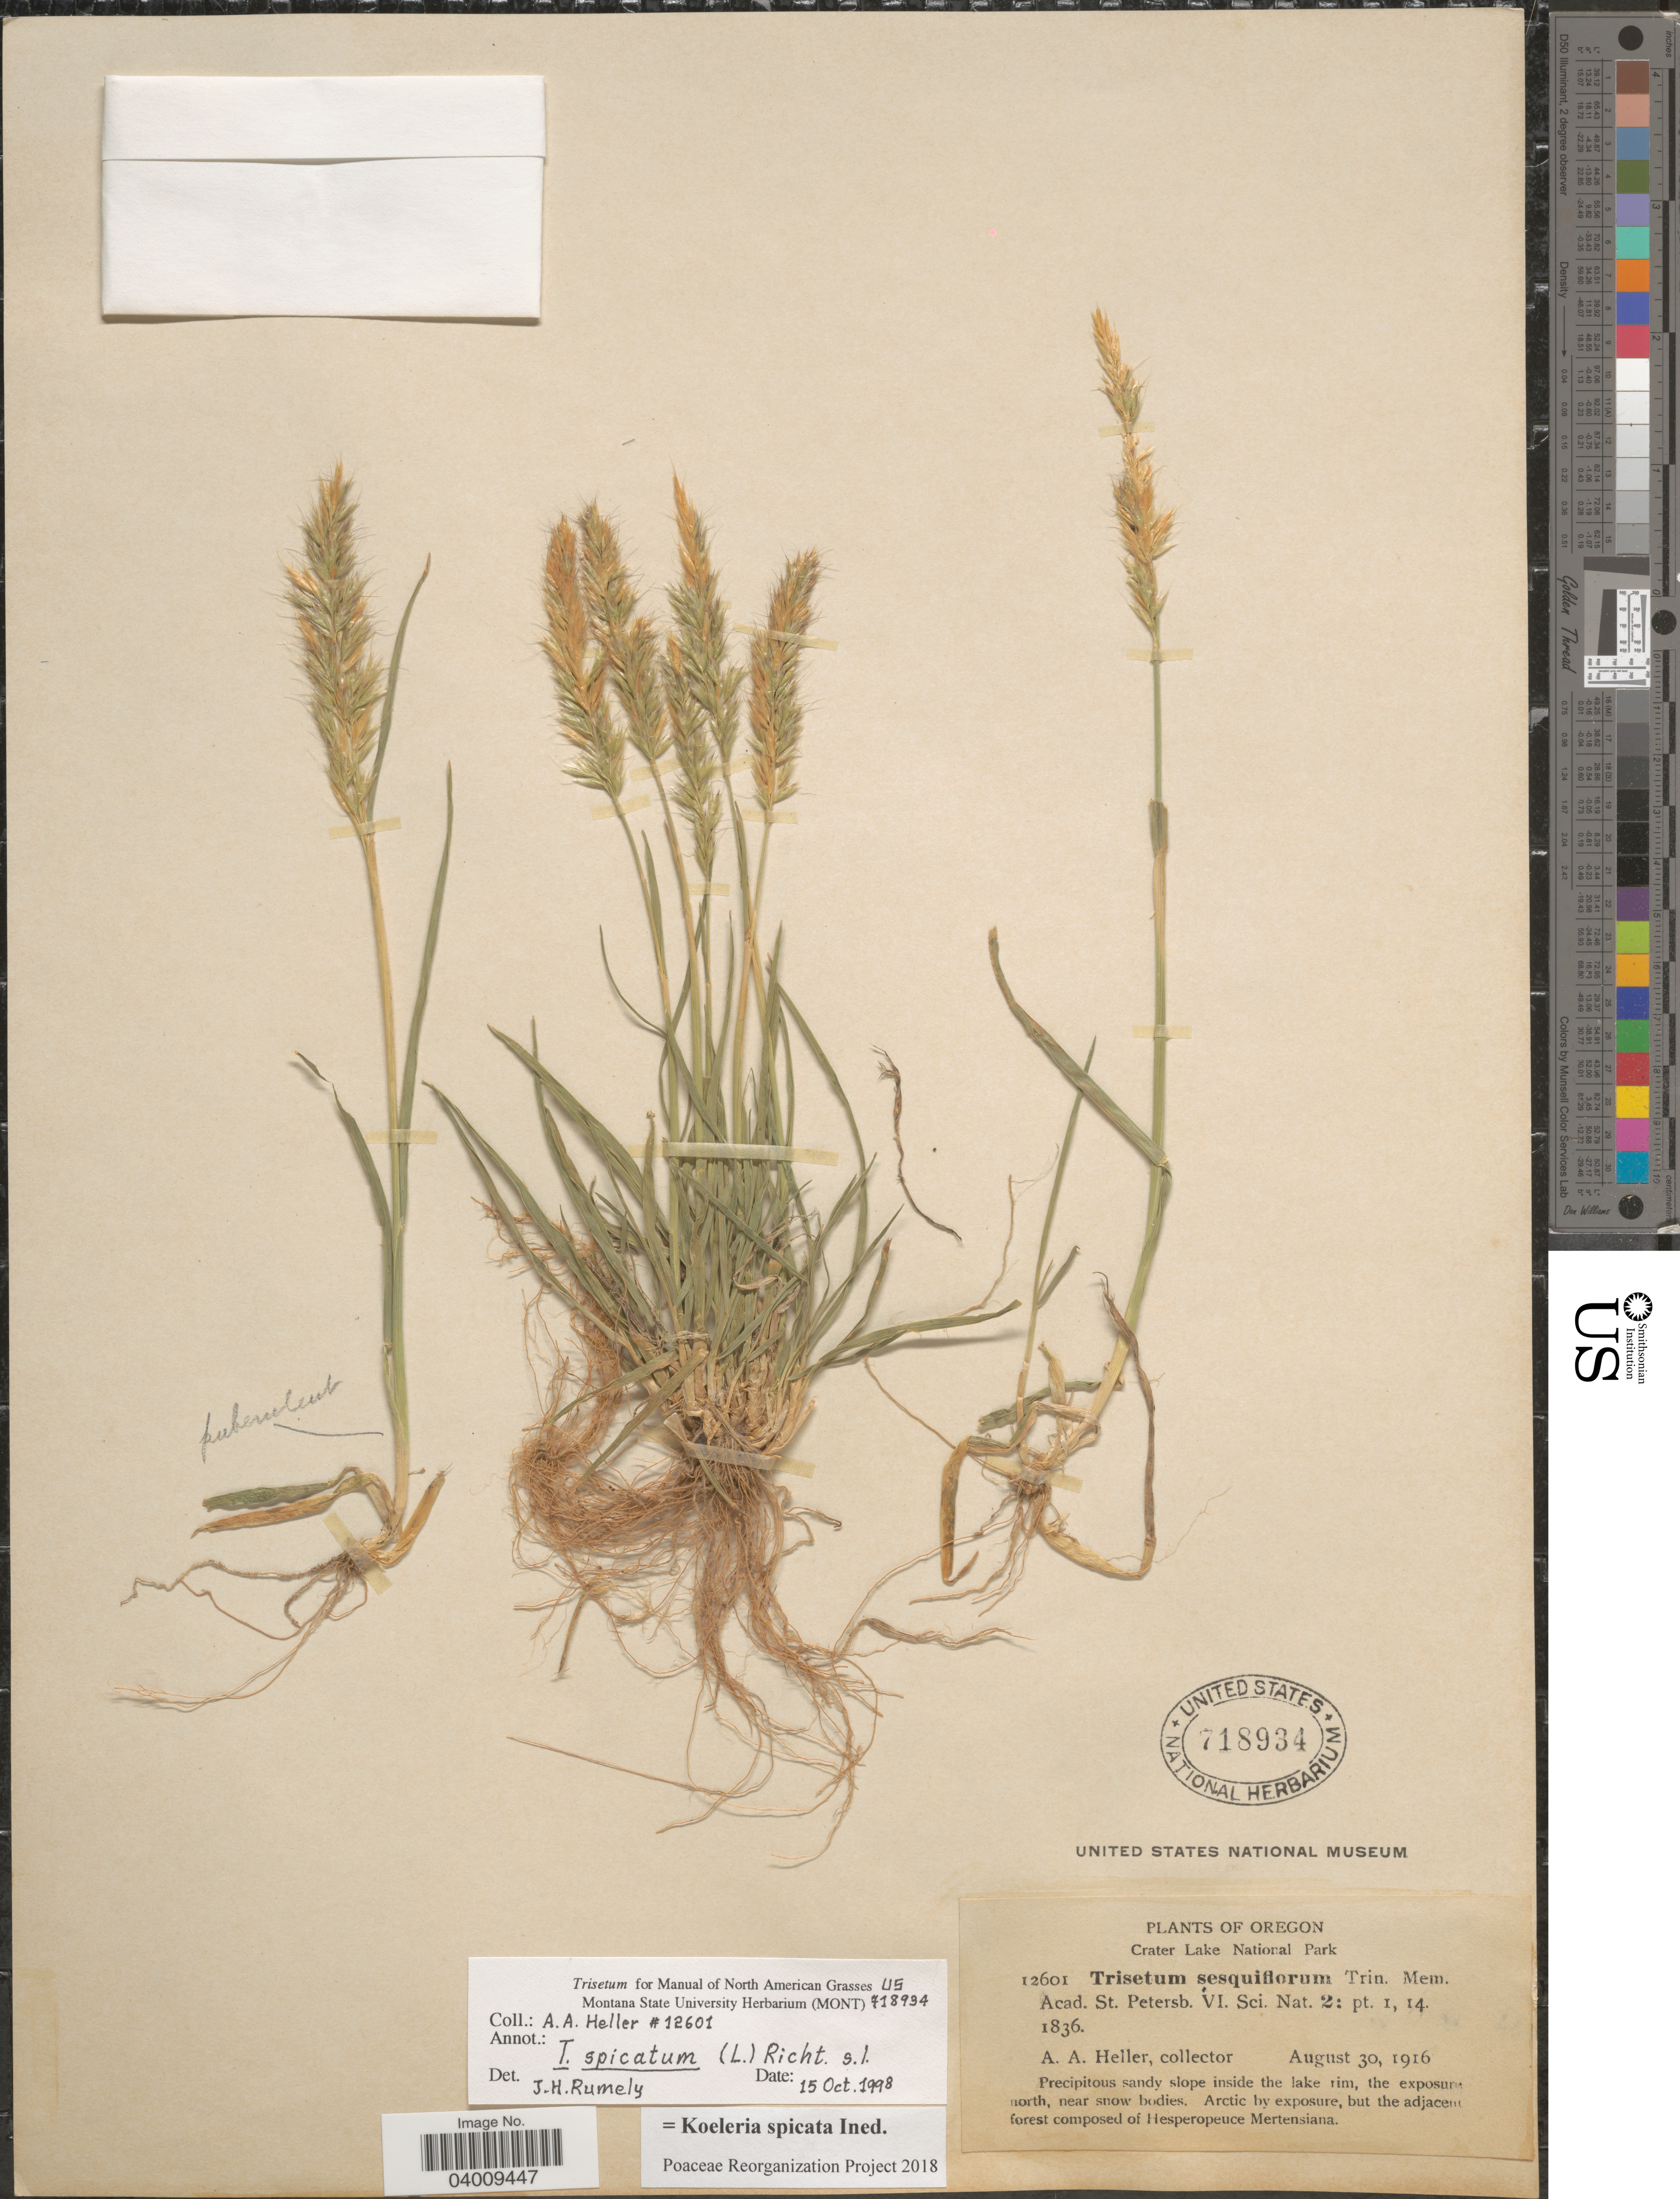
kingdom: Plantae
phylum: Tracheophyta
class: Liliopsida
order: Poales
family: Poaceae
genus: Koeleria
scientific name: Koeleria spicata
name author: (L.) Barberá et al.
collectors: A. A. Heller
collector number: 12601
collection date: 1916-08-30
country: United States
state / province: Oregon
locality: Crater Lake National Park. Inside the lake rim, the exposure north, near snow bodies.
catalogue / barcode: US 718934